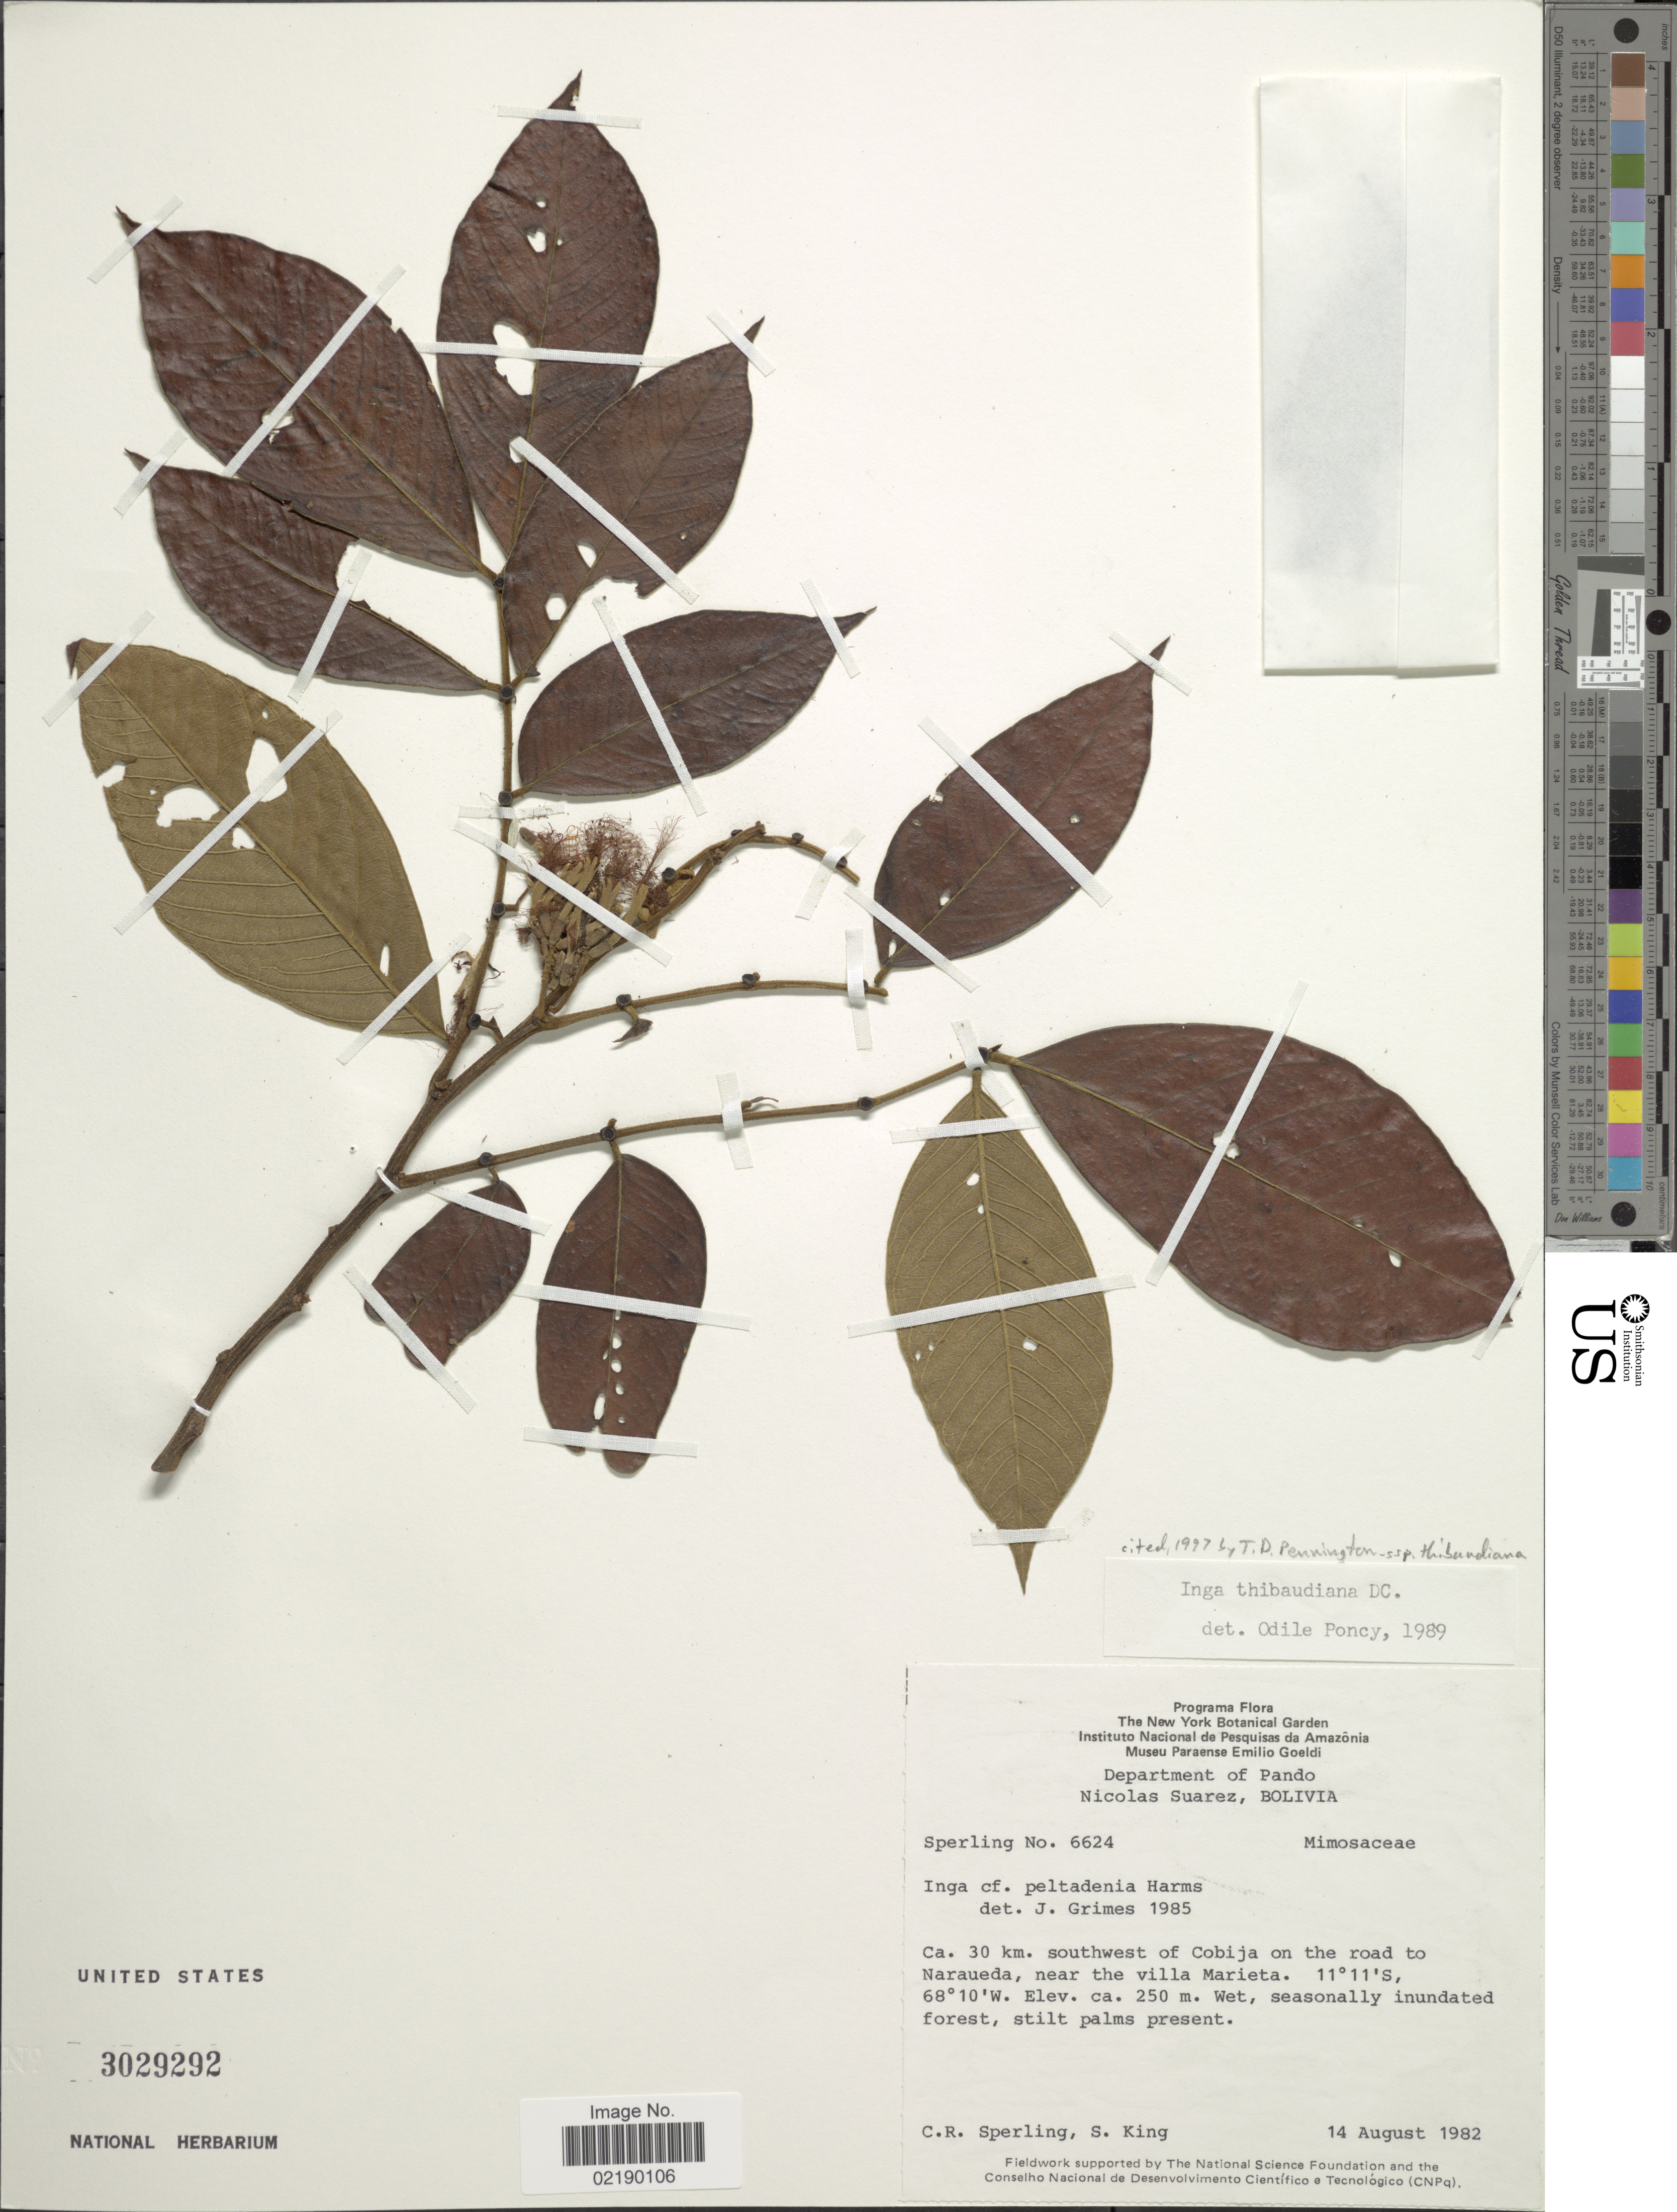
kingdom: Plantae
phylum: Tracheophyta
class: Magnoliopsida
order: Fabales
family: Fabaceae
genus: Inga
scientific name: Inga thibaudiana subsp. thibaudiana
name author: DC.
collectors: C. R. Sperling & S. King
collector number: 6624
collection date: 1982-08-14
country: Bolivia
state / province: Pando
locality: Nicolas Suarez [unsure placement] Ca. 30 km. southwest of Cobija on the road to Naraueda, near the villa Marieta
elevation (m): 250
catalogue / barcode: US 3029292